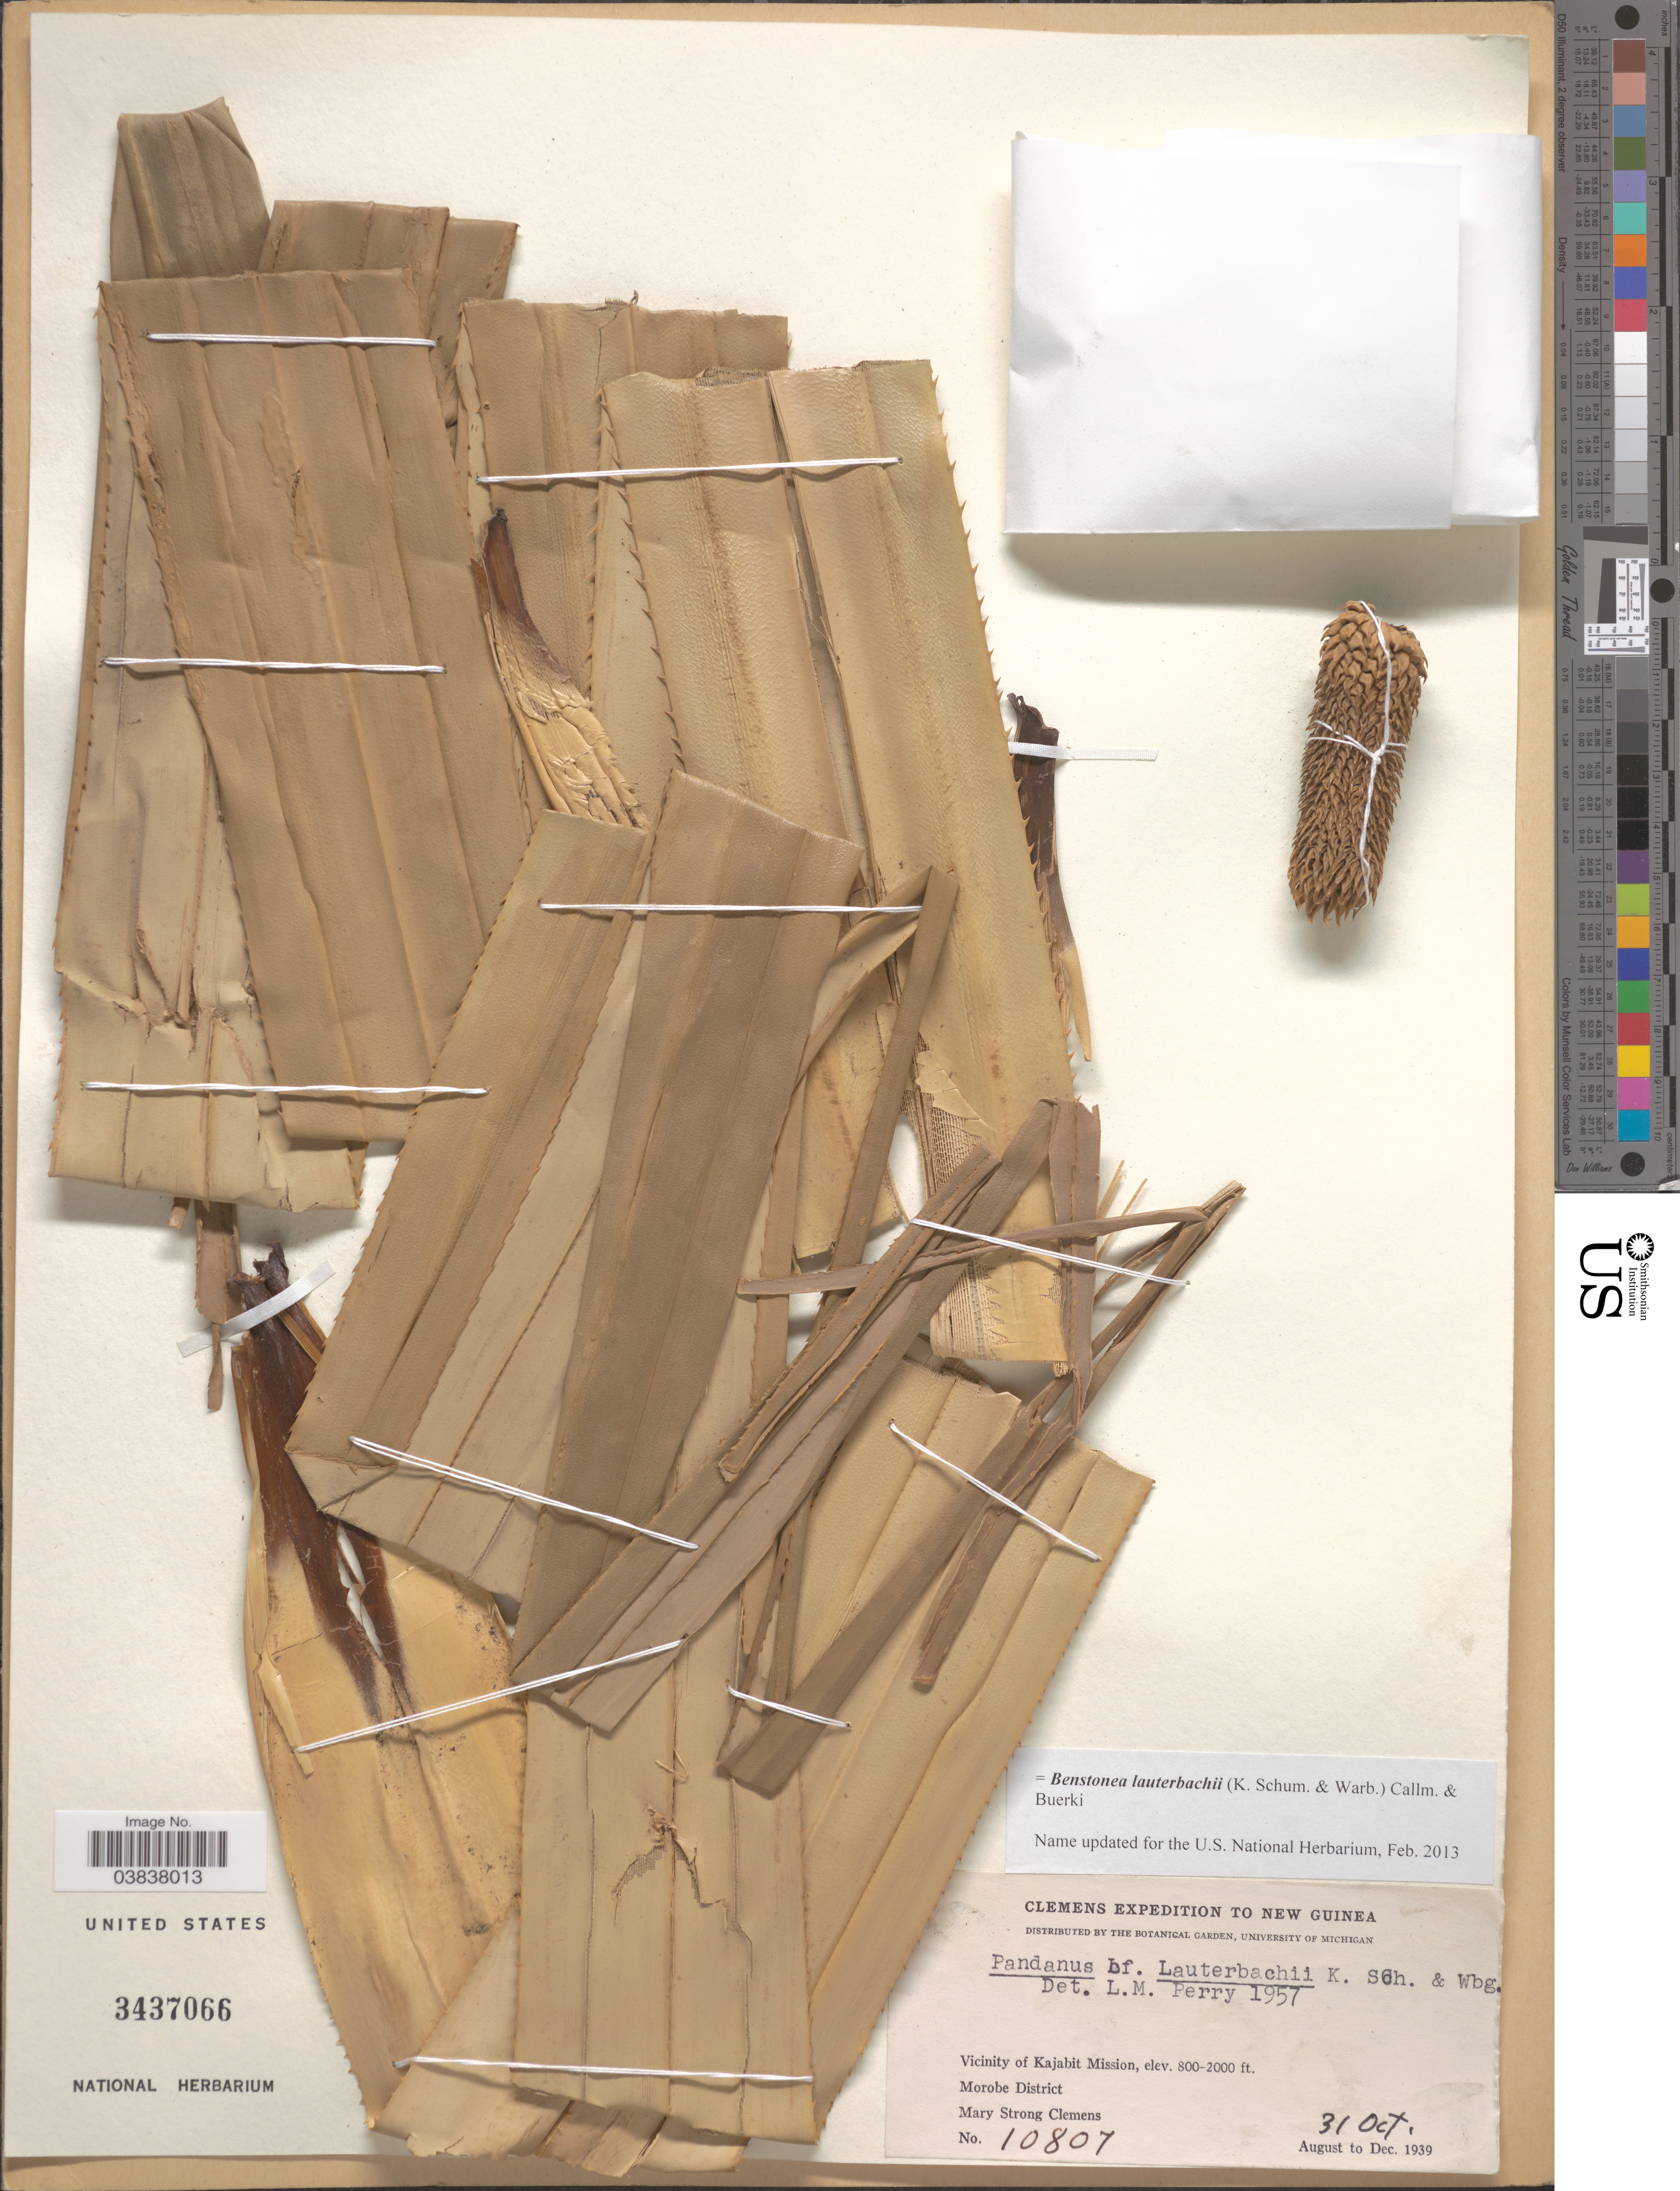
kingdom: Plantae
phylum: Tracheophyta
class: Liliopsida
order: Pandanales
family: Pandanaceae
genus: Benstonea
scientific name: Benstonea lauterbachii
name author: (K. Schum. & Warb.) Callm. & Buerki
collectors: M. S. Clemens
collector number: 10807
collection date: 1939-10-31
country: Papua New Guinea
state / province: Morobe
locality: New Guinea. Vicinity of Kajabit Mission. Morobe District.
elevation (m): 244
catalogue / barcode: US 3437066